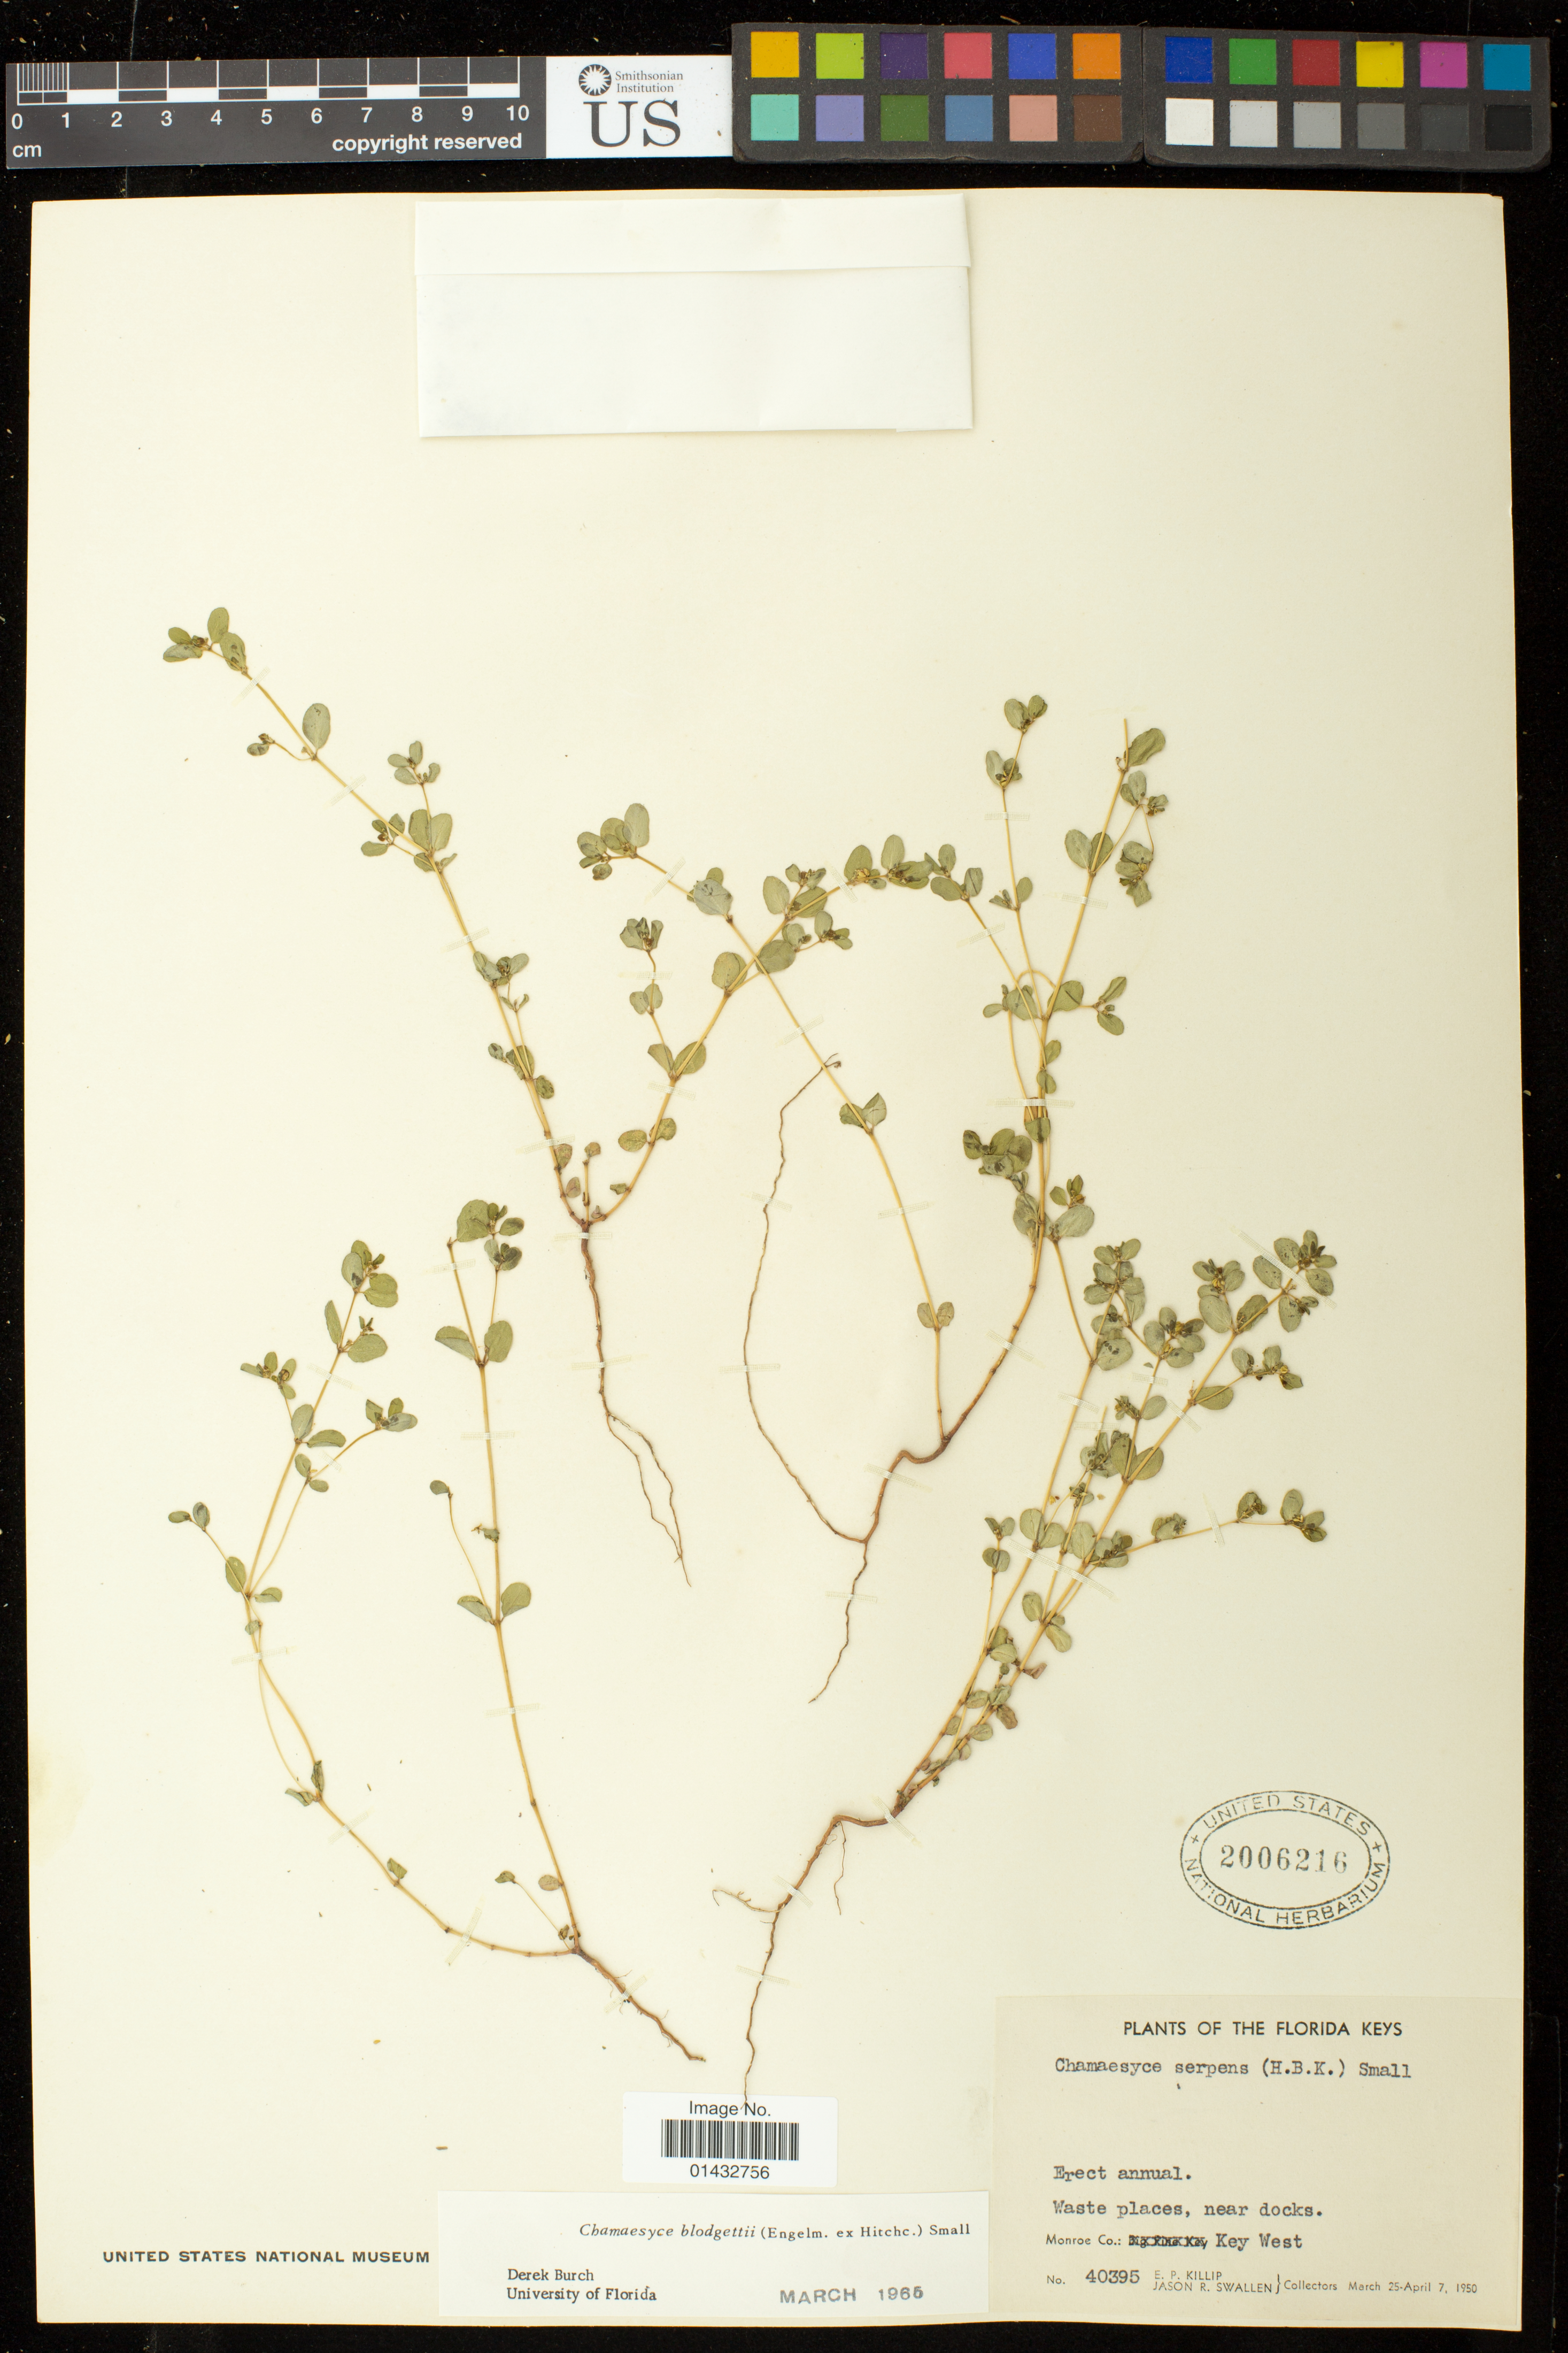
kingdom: Plantae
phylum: Tracheophyta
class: Magnoliopsida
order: Malpighiales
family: Euphorbiaceae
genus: Euphorbia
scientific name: Euphorbia blodgettii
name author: Engelm. ex Hitchc.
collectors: E. P. Killip & J. R. Swallen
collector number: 40395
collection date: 1950-03-25/1950-04-07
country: United States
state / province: Florida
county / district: Monroe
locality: Key West - Waste places, near docks.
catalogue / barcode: US 2006216